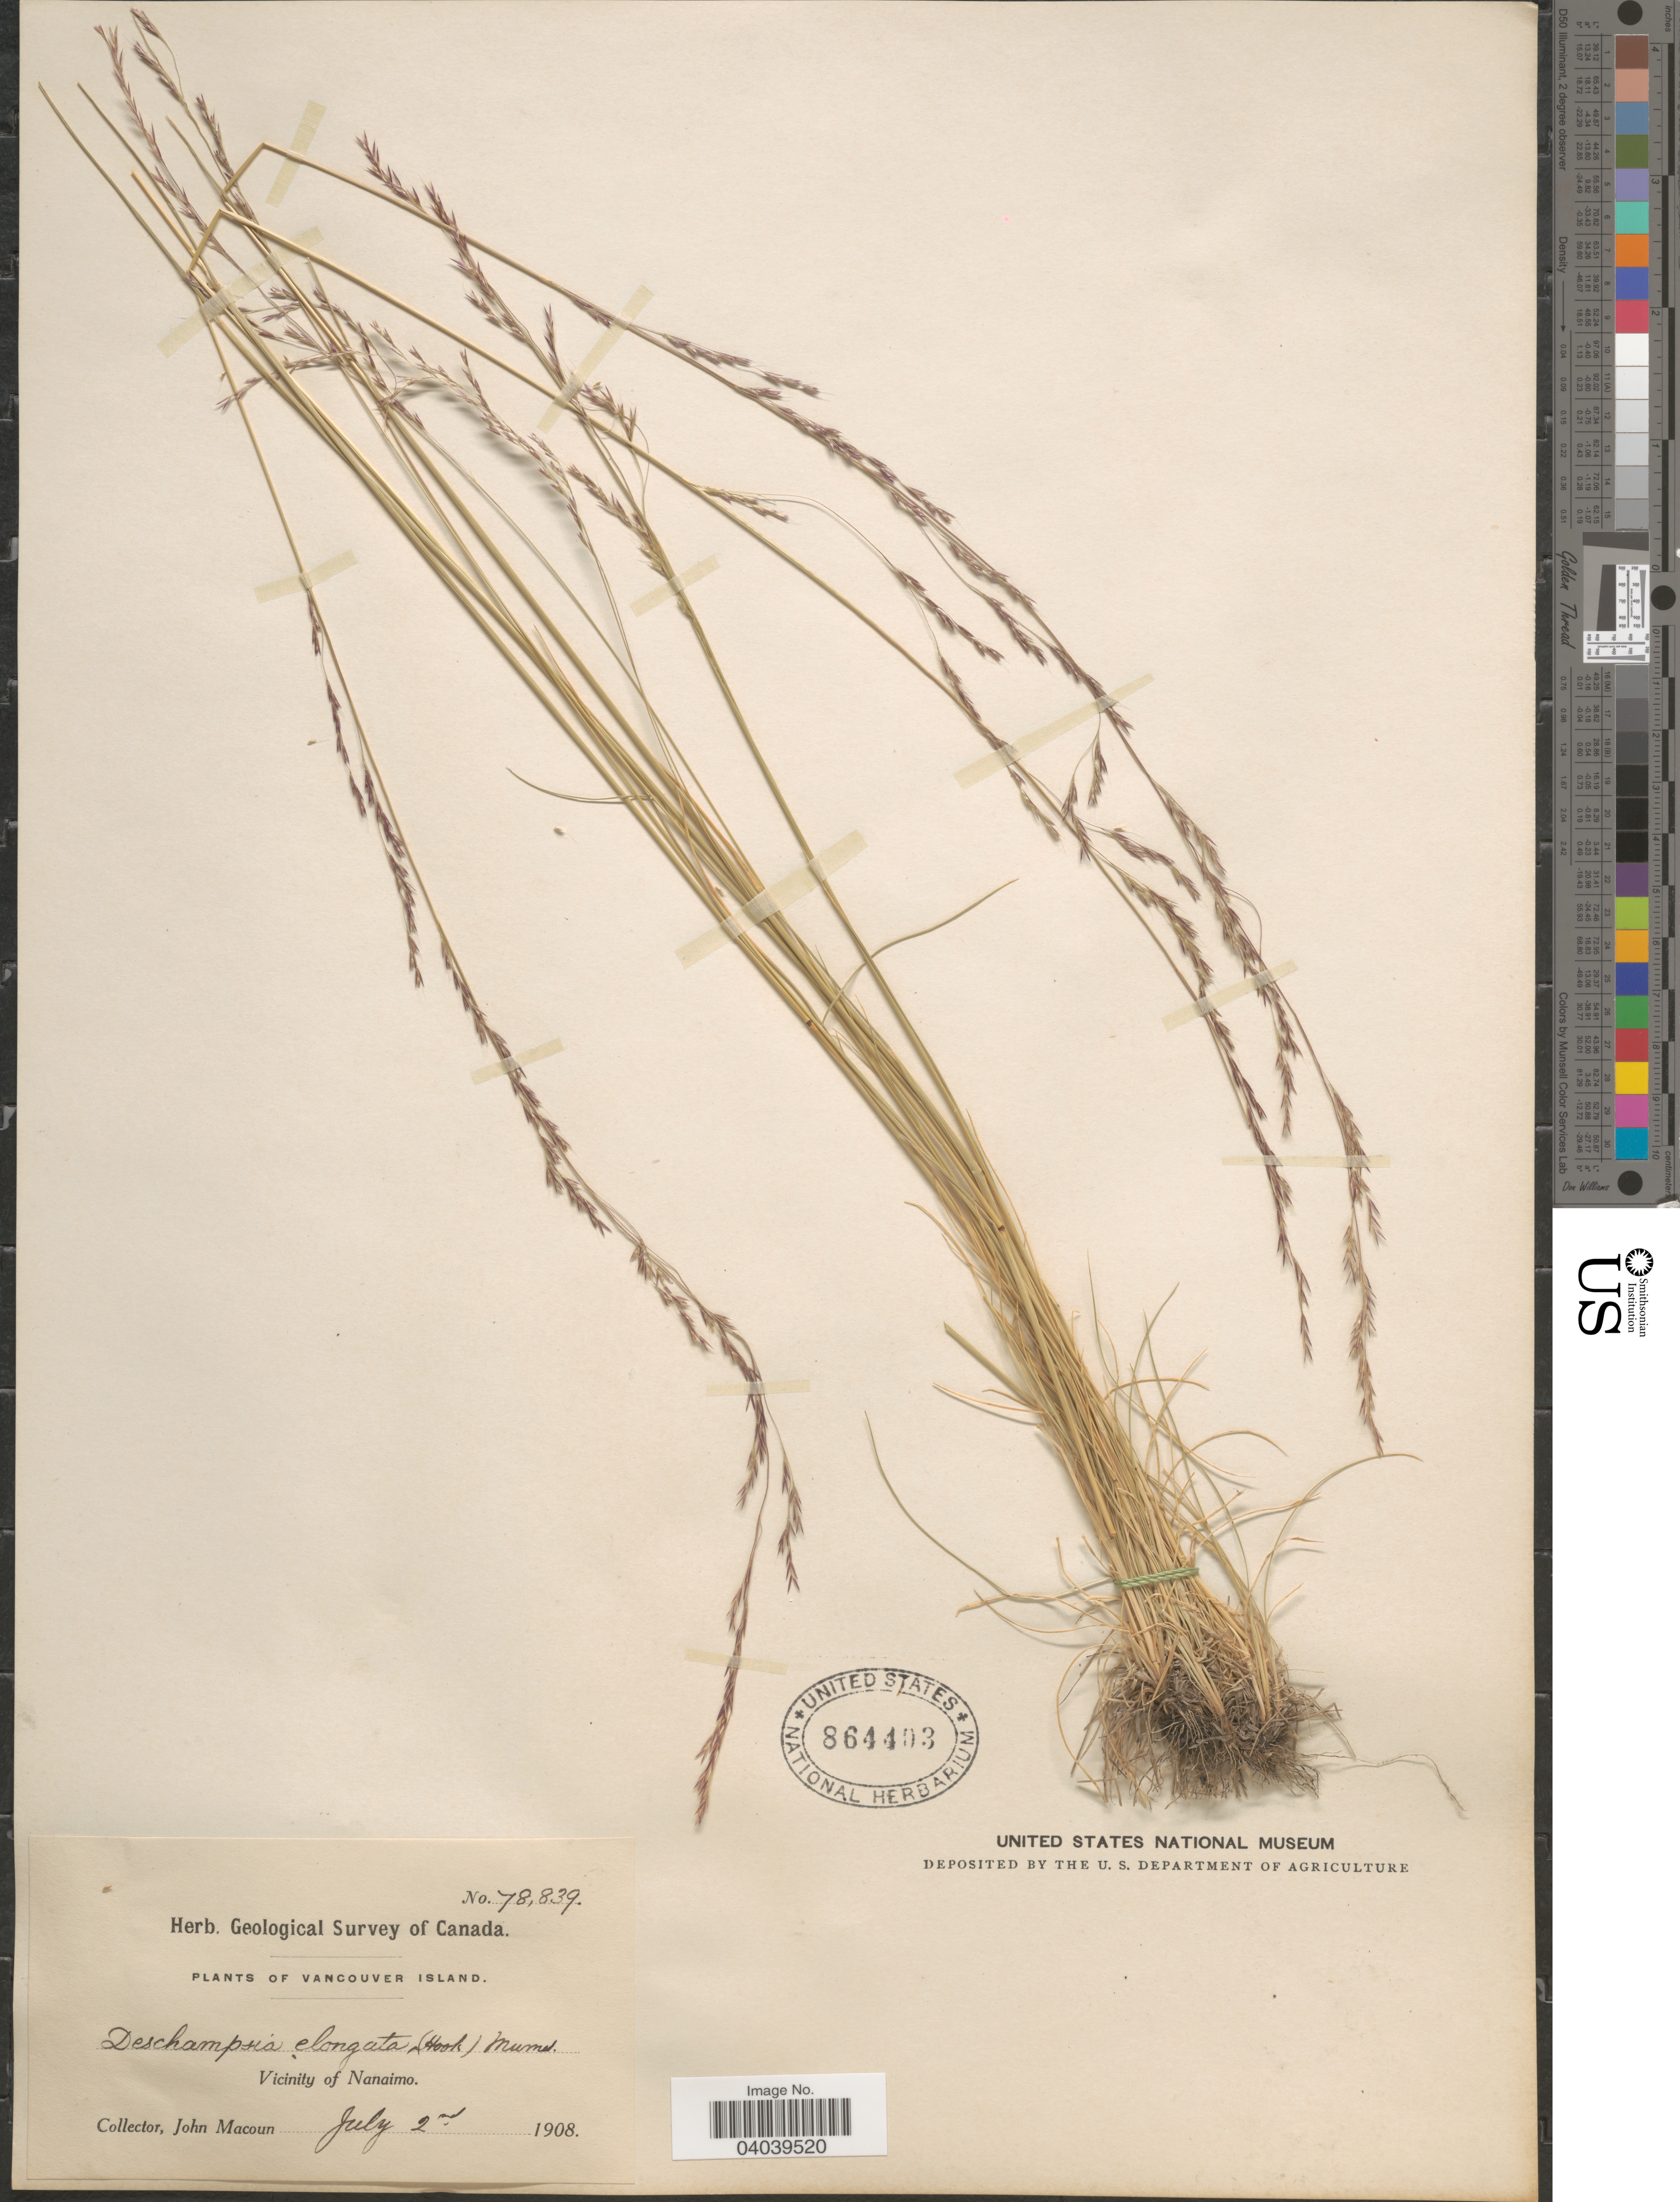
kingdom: Plantae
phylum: Tracheophyta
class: Liliopsida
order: Poales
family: Poaceae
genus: Deschampsia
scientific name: Deschampsia elongata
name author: (Hook.) Munro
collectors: J. Macoun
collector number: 78839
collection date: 1908-07-02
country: Canada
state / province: British Columbia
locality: Vancouver Island. Vicinity of Nanaimo.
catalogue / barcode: US 864403